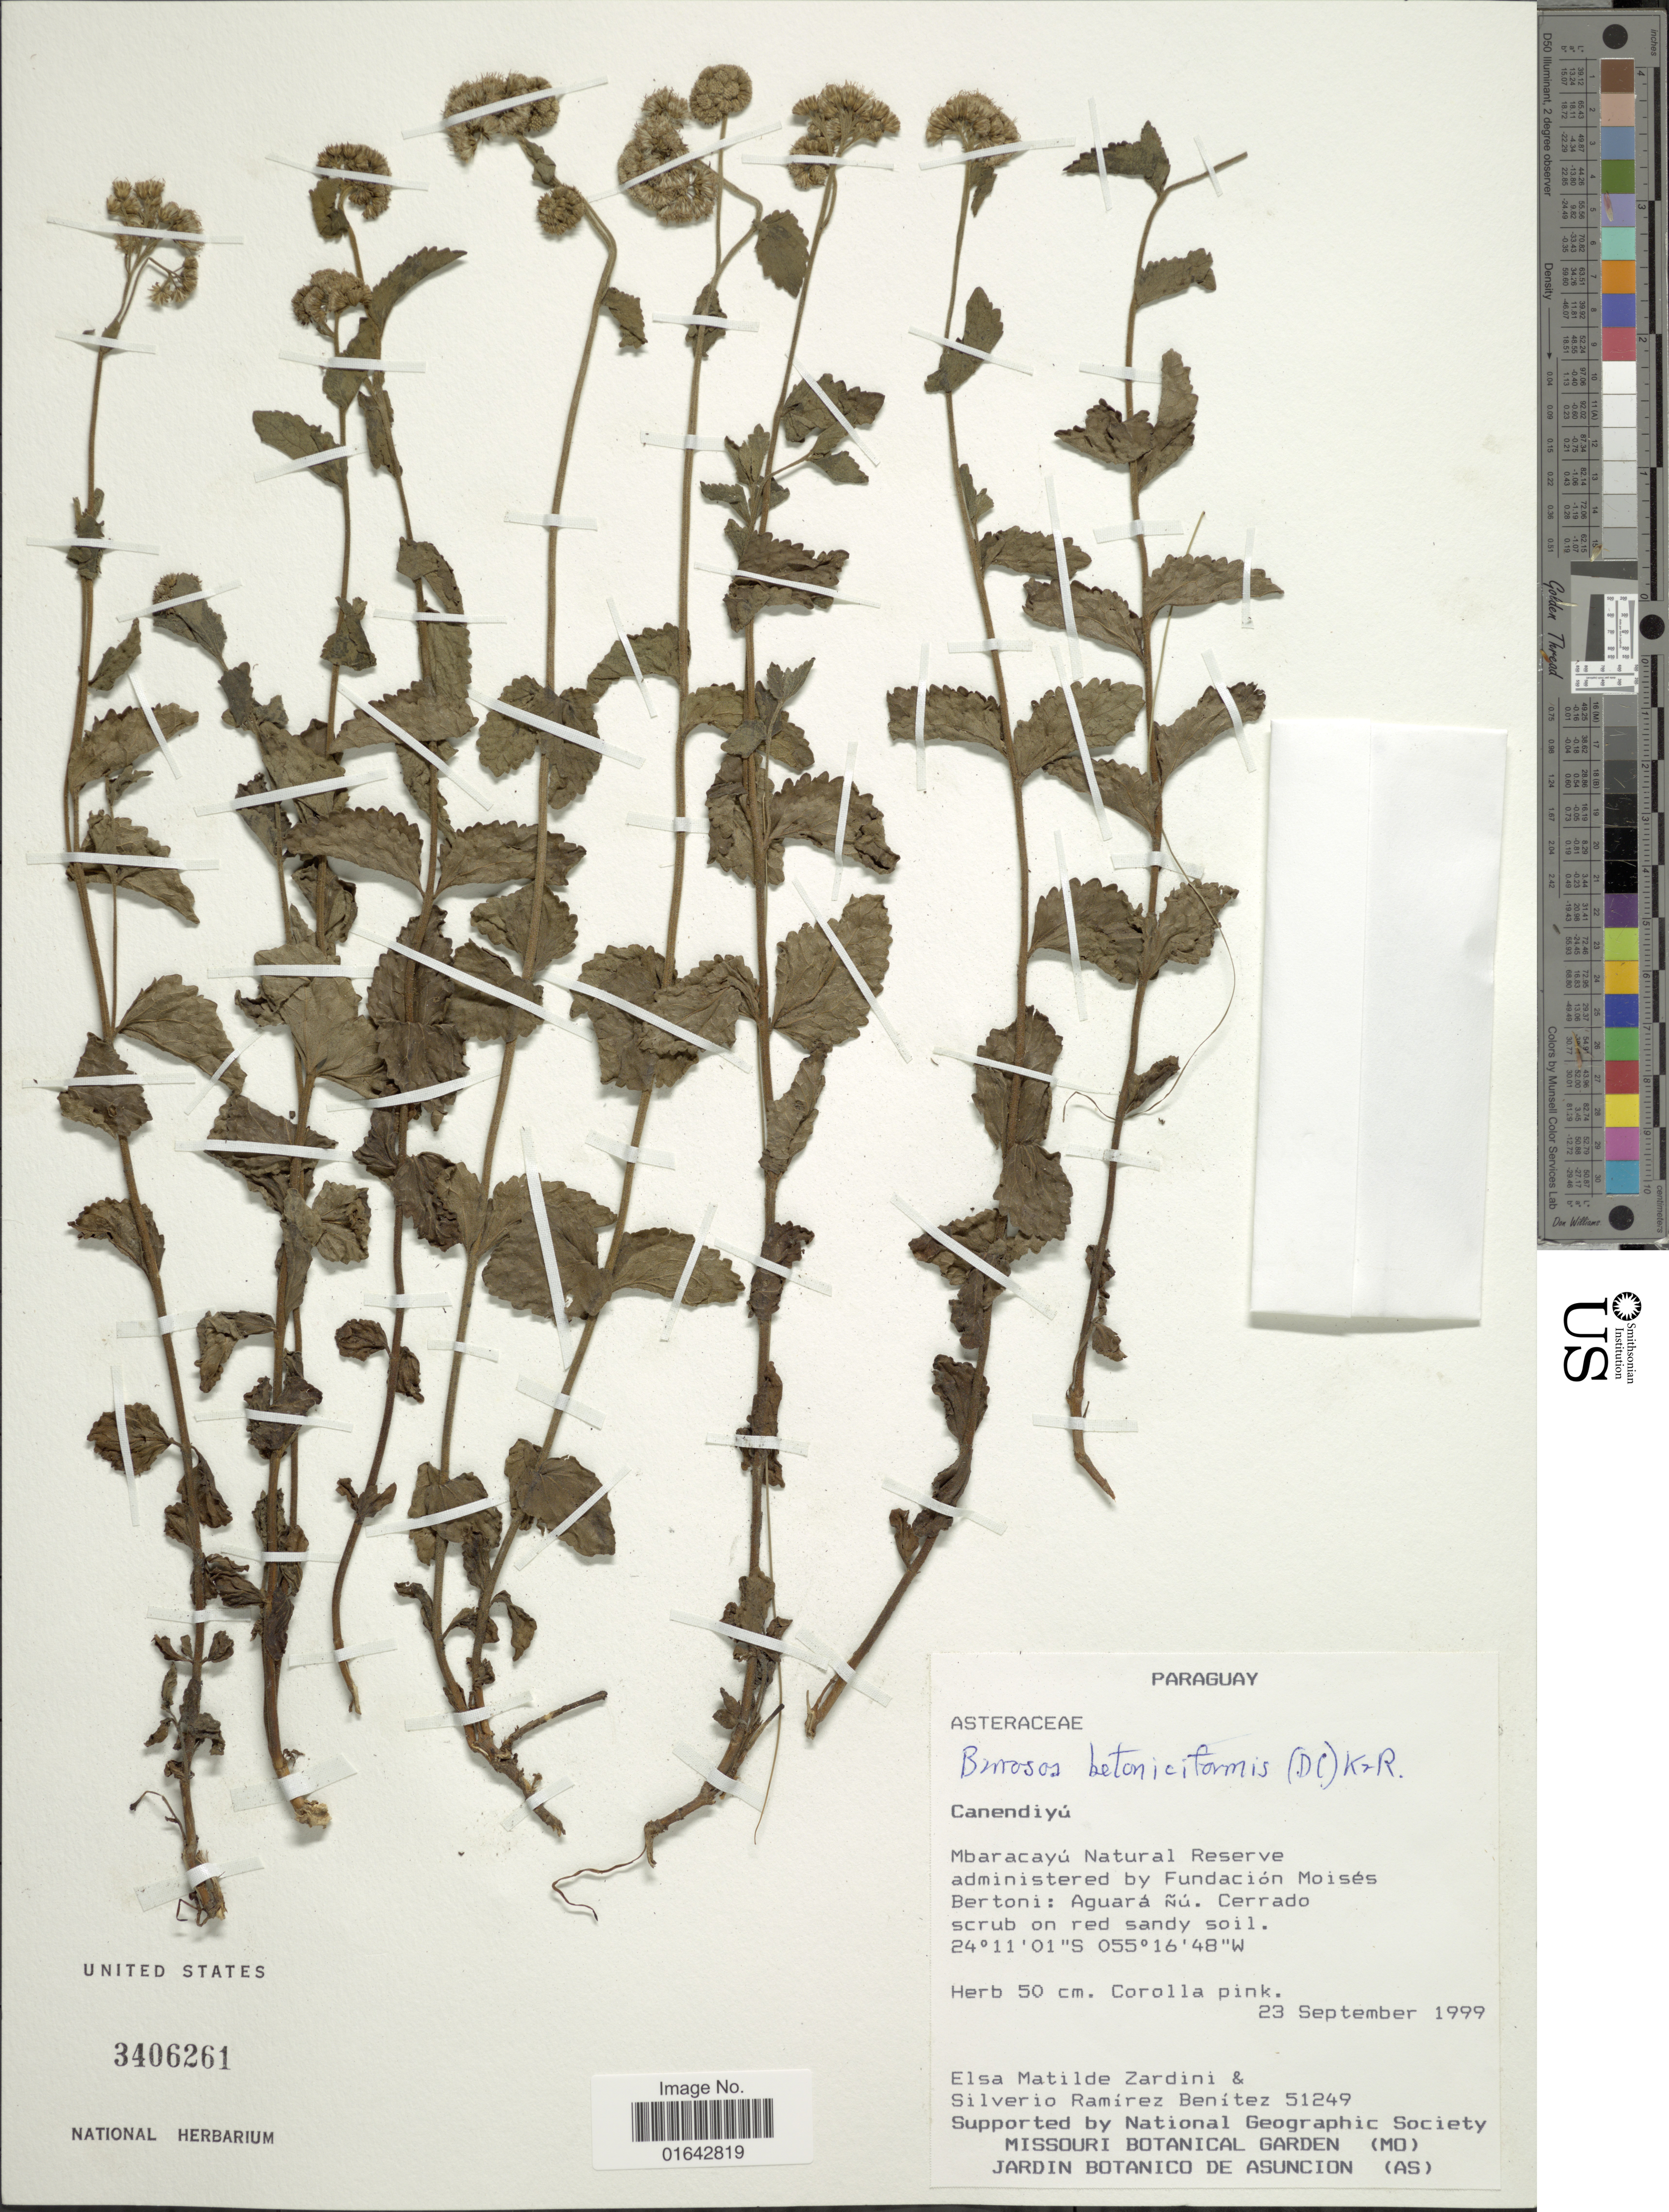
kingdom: Plantae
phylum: Tracheophyta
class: Magnoliopsida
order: Asterales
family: Asteraceae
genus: Barrosoa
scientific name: Barrosoa betoniciformis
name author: (DC.) R.M. King & H. Rob.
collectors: E. M. Zardini & S. Ramírez B.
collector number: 51249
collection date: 1999-09-23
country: Paraguay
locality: Canendiyu, Mbaracayu Natural Reserve adminstered by Fundacion Moises Bertoni: Aguara NU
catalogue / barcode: US 3406261